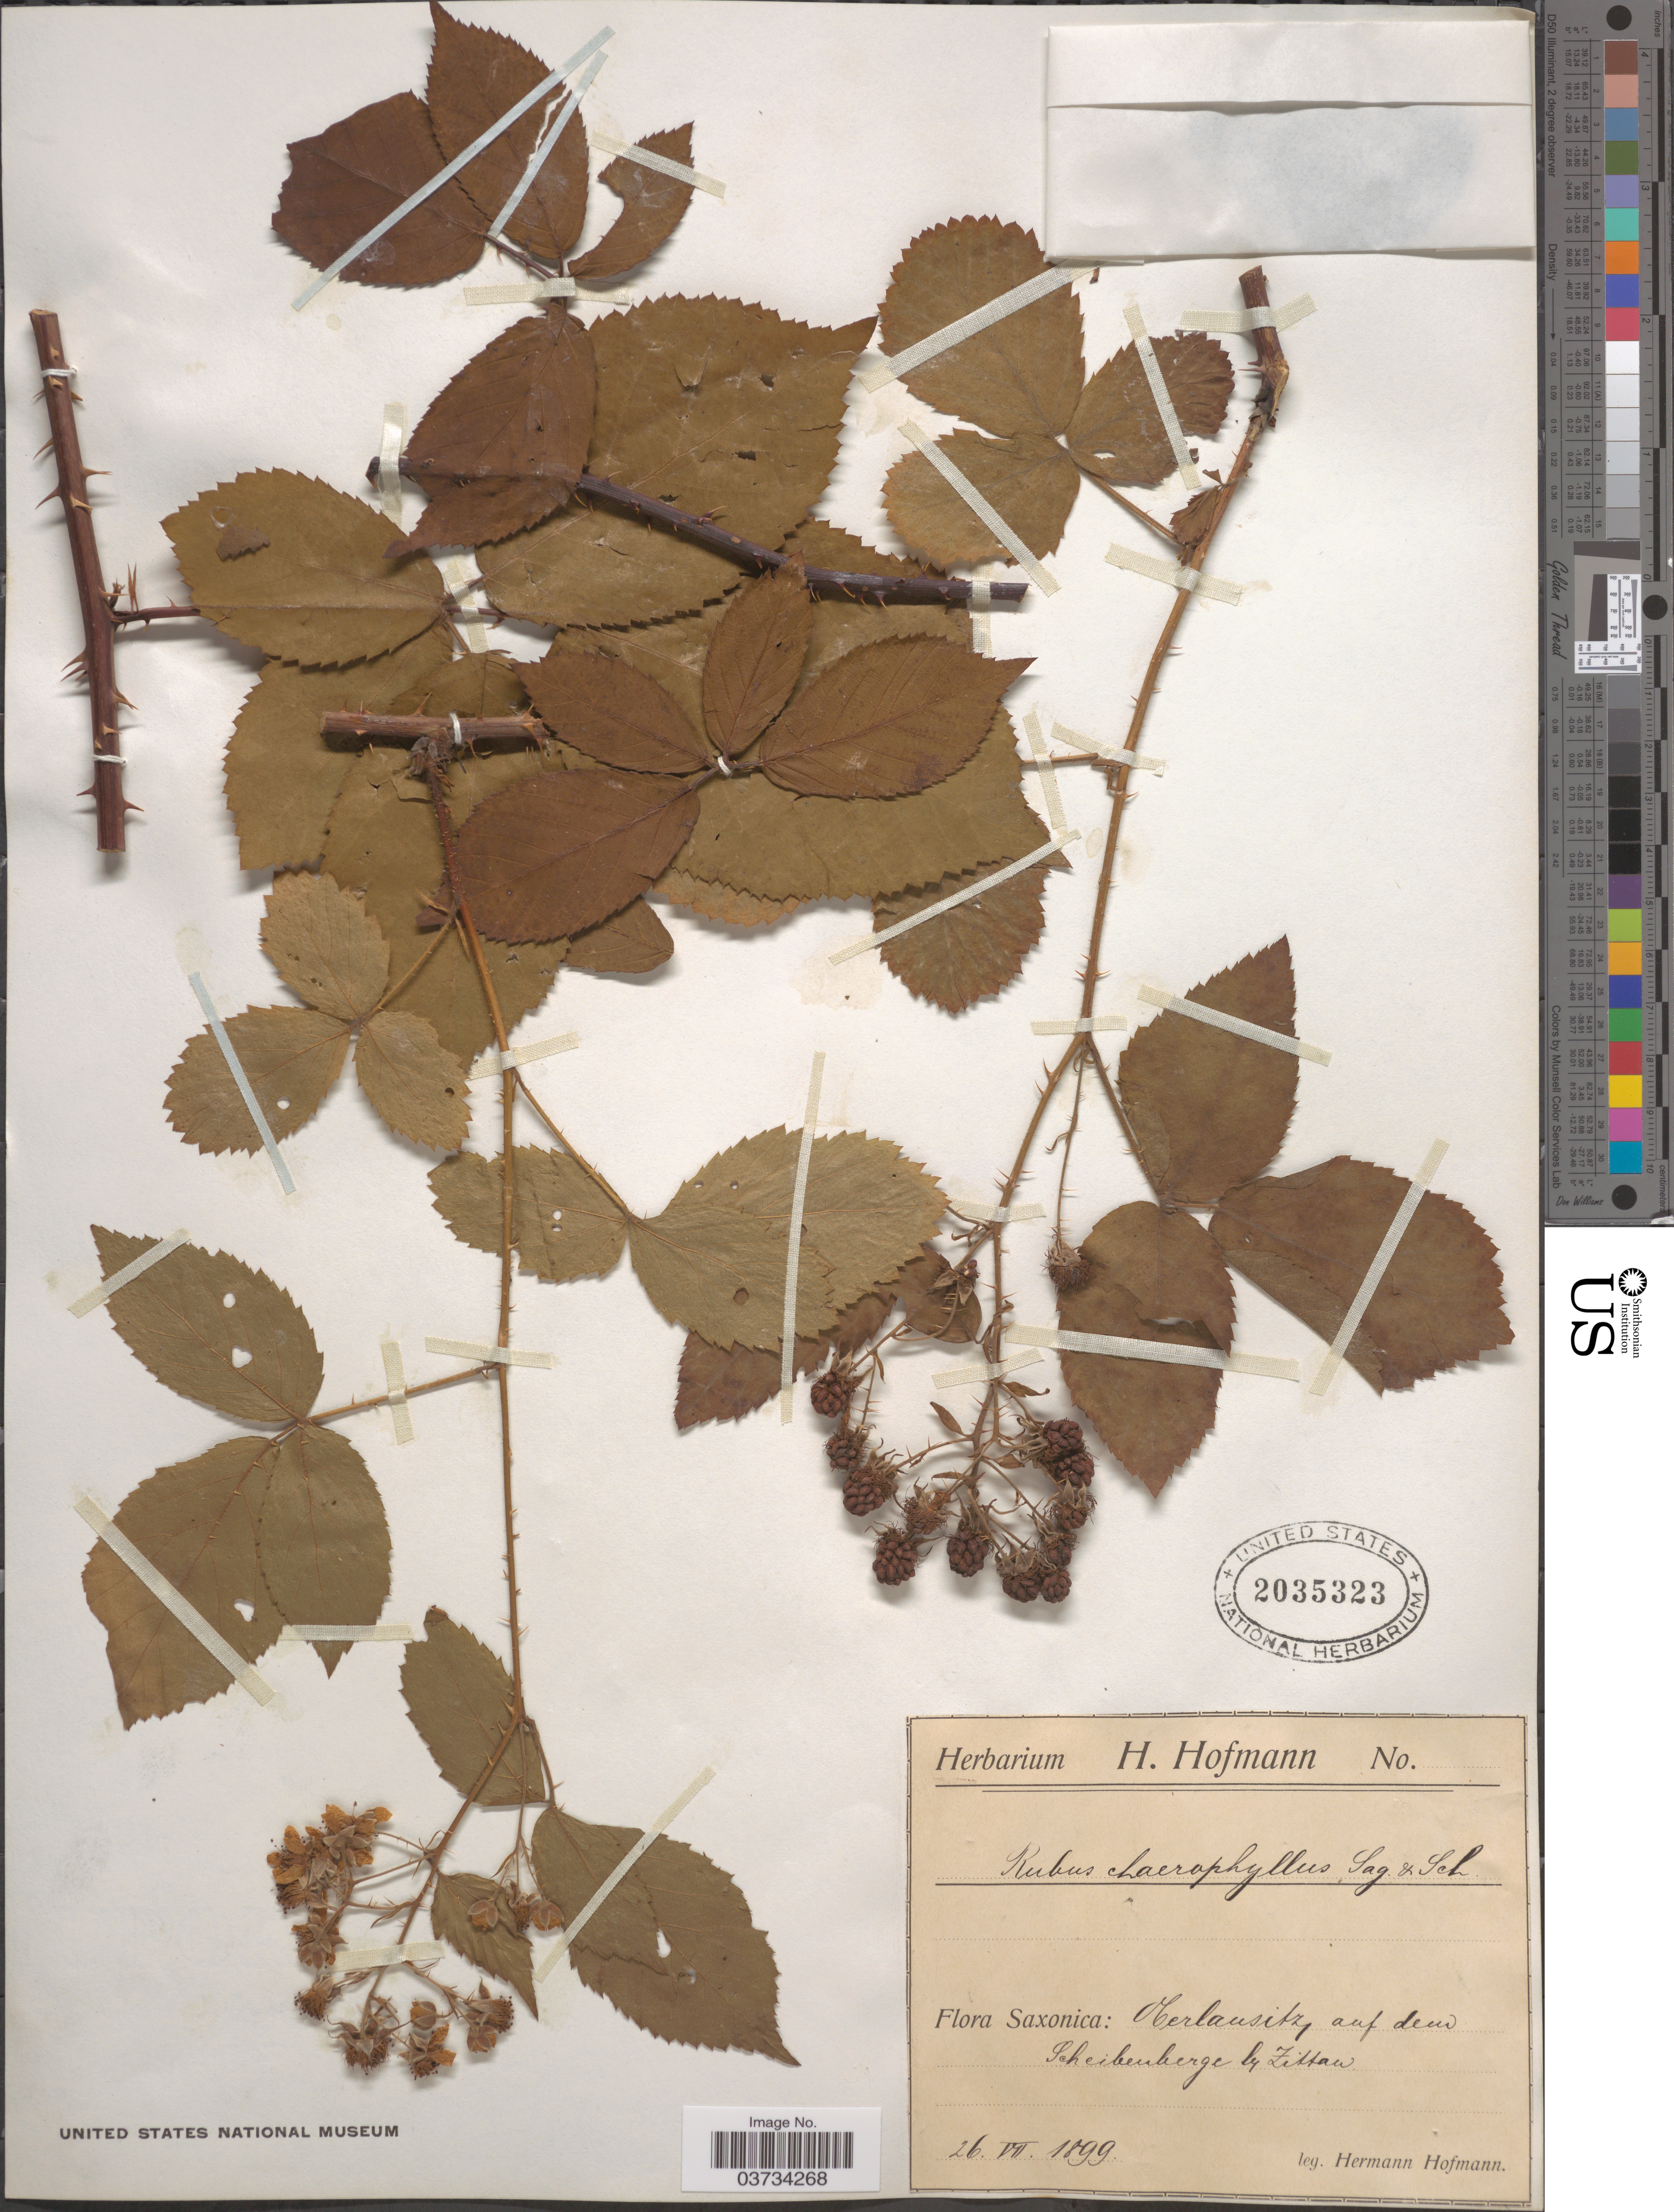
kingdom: Plantae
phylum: Tracheophyta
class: Magnoliopsida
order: Rosales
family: Rosaceae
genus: Rubus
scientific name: Rubus chaerophyllus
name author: Sagorski & W. Schultze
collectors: H. Hofmann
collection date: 1899-07-26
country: Germany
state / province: Sachsen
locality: Saxonica: Cerlausitz, auf dem Scheibenberge ly Zittau. [interpreted]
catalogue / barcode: US 2035323